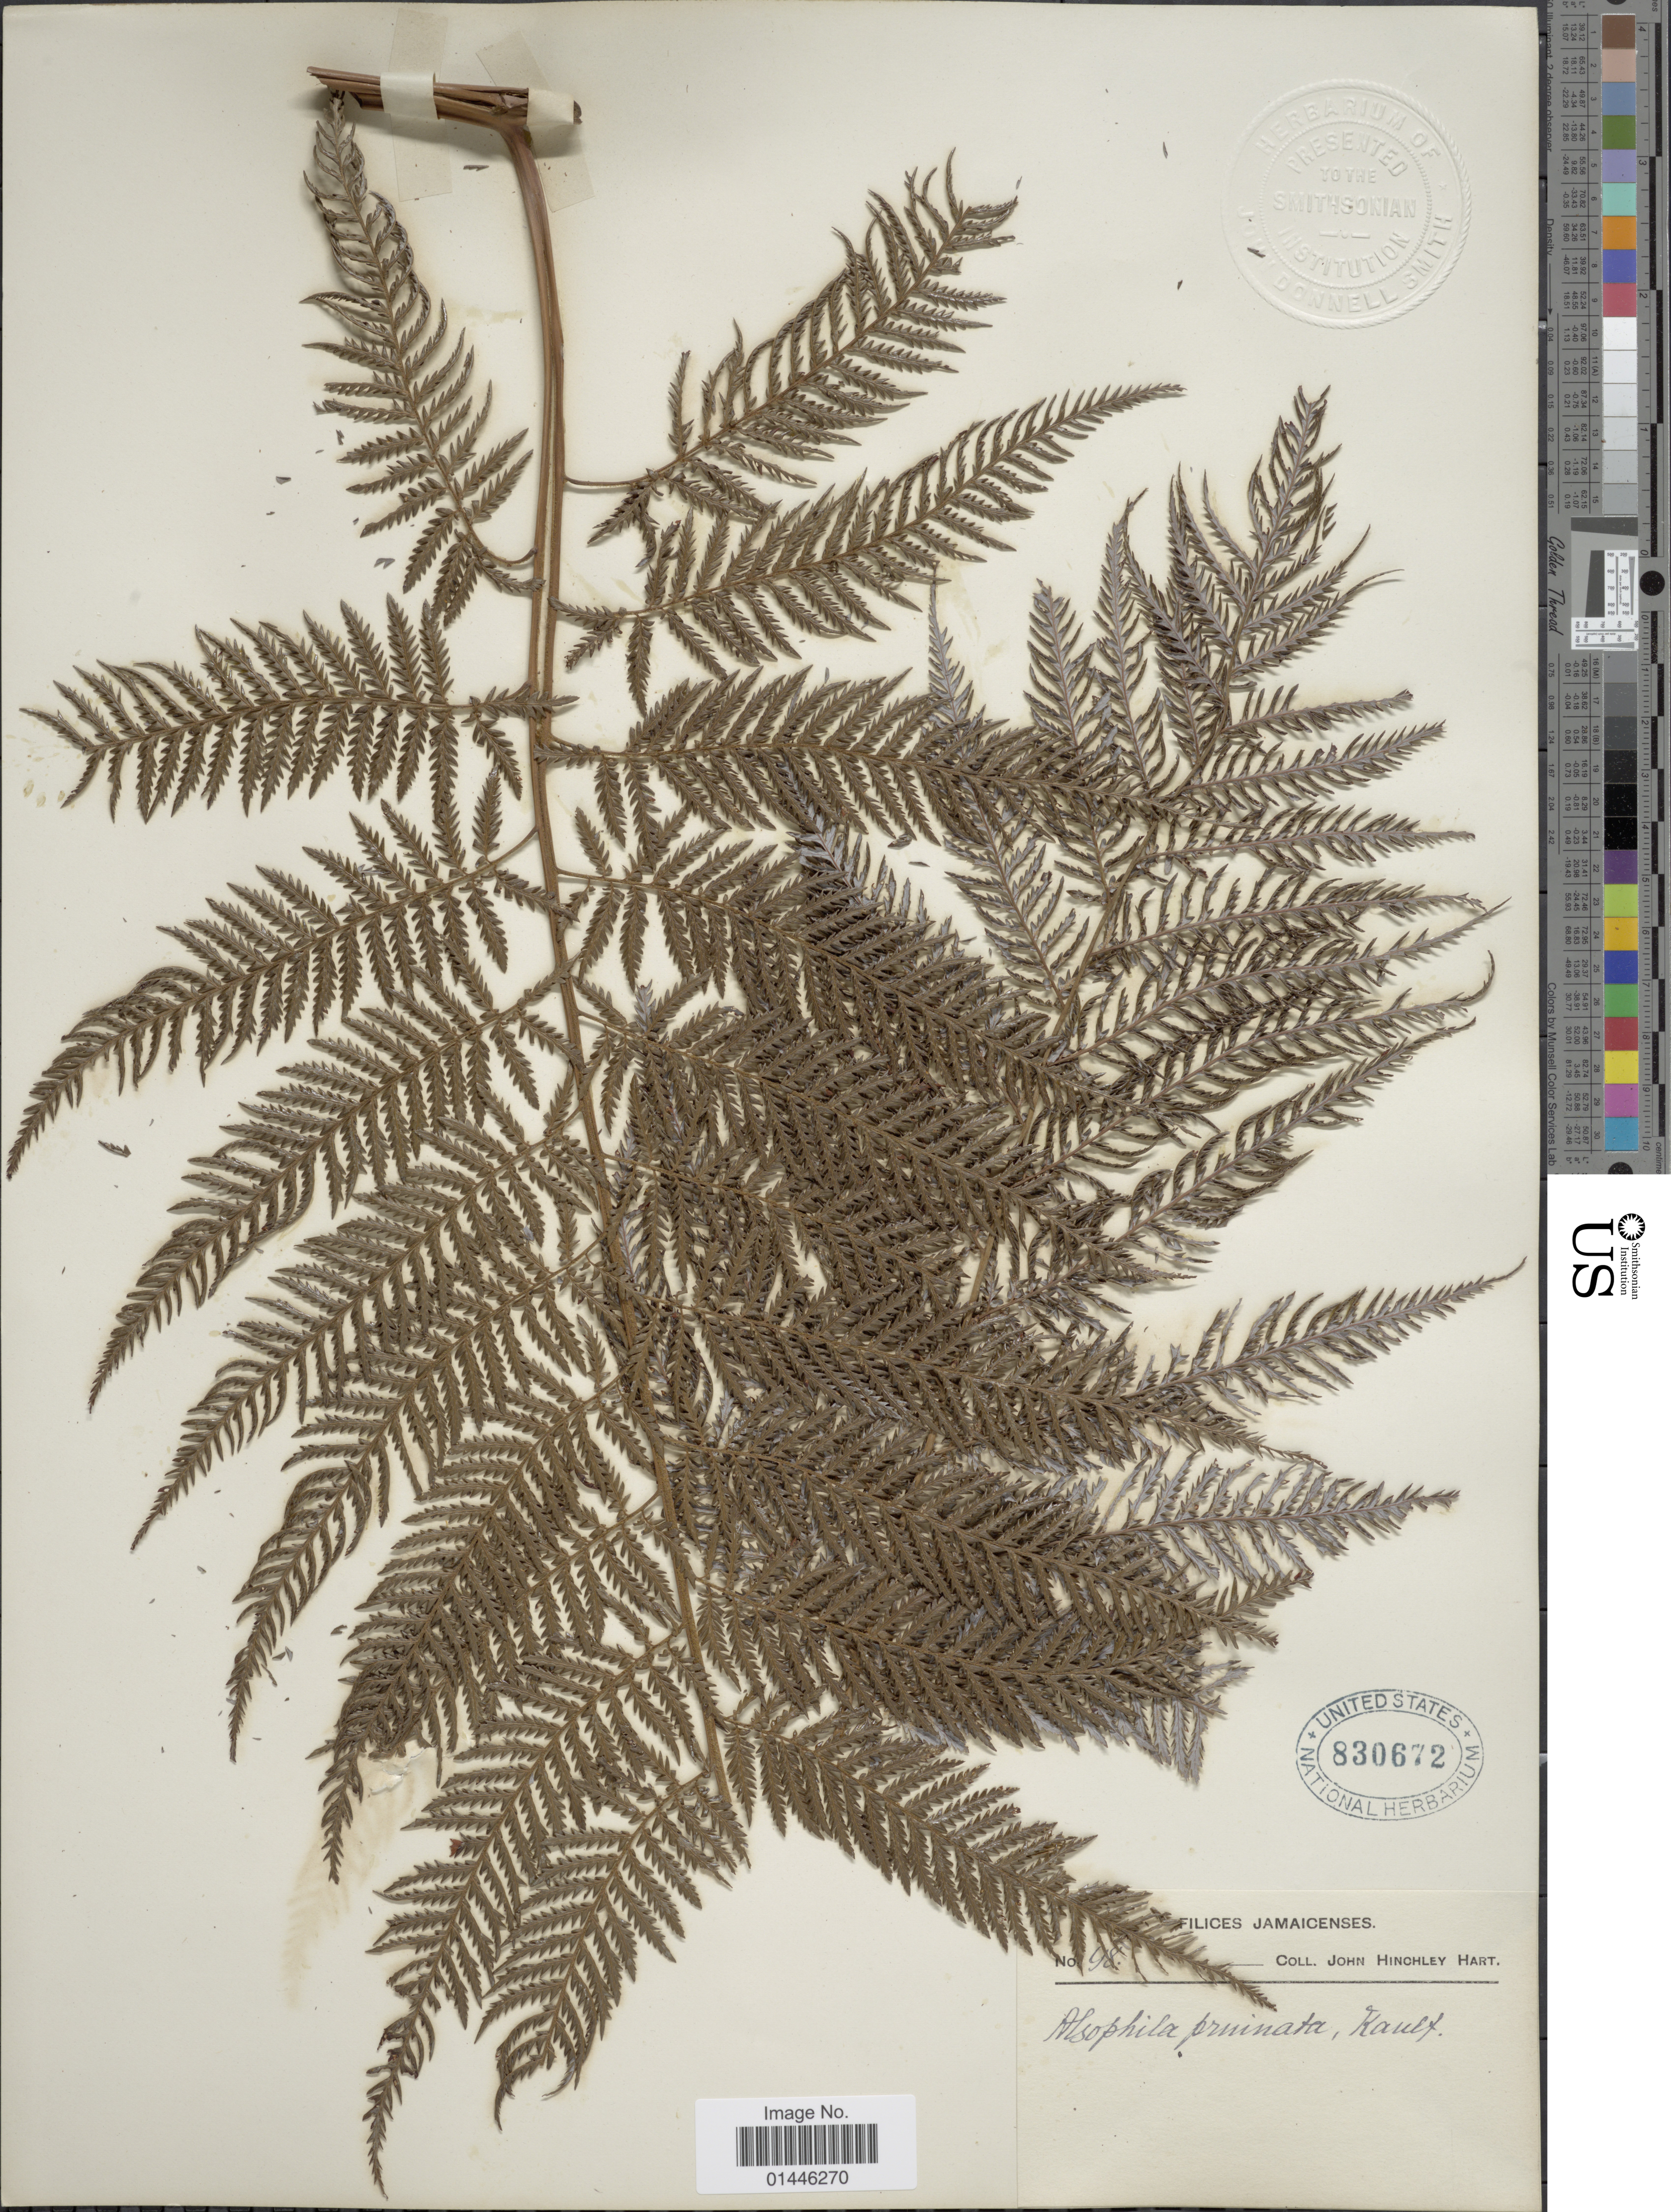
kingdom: Plantae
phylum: Tracheophyta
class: Polypodiopsida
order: Cyatheales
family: Dicksoniaceae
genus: Lophosoria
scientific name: Lophosoria quadripinnata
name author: (J.F. Gmel.) C. Chr.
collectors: J. H. Hart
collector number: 98*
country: Jamaica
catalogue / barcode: US 830672